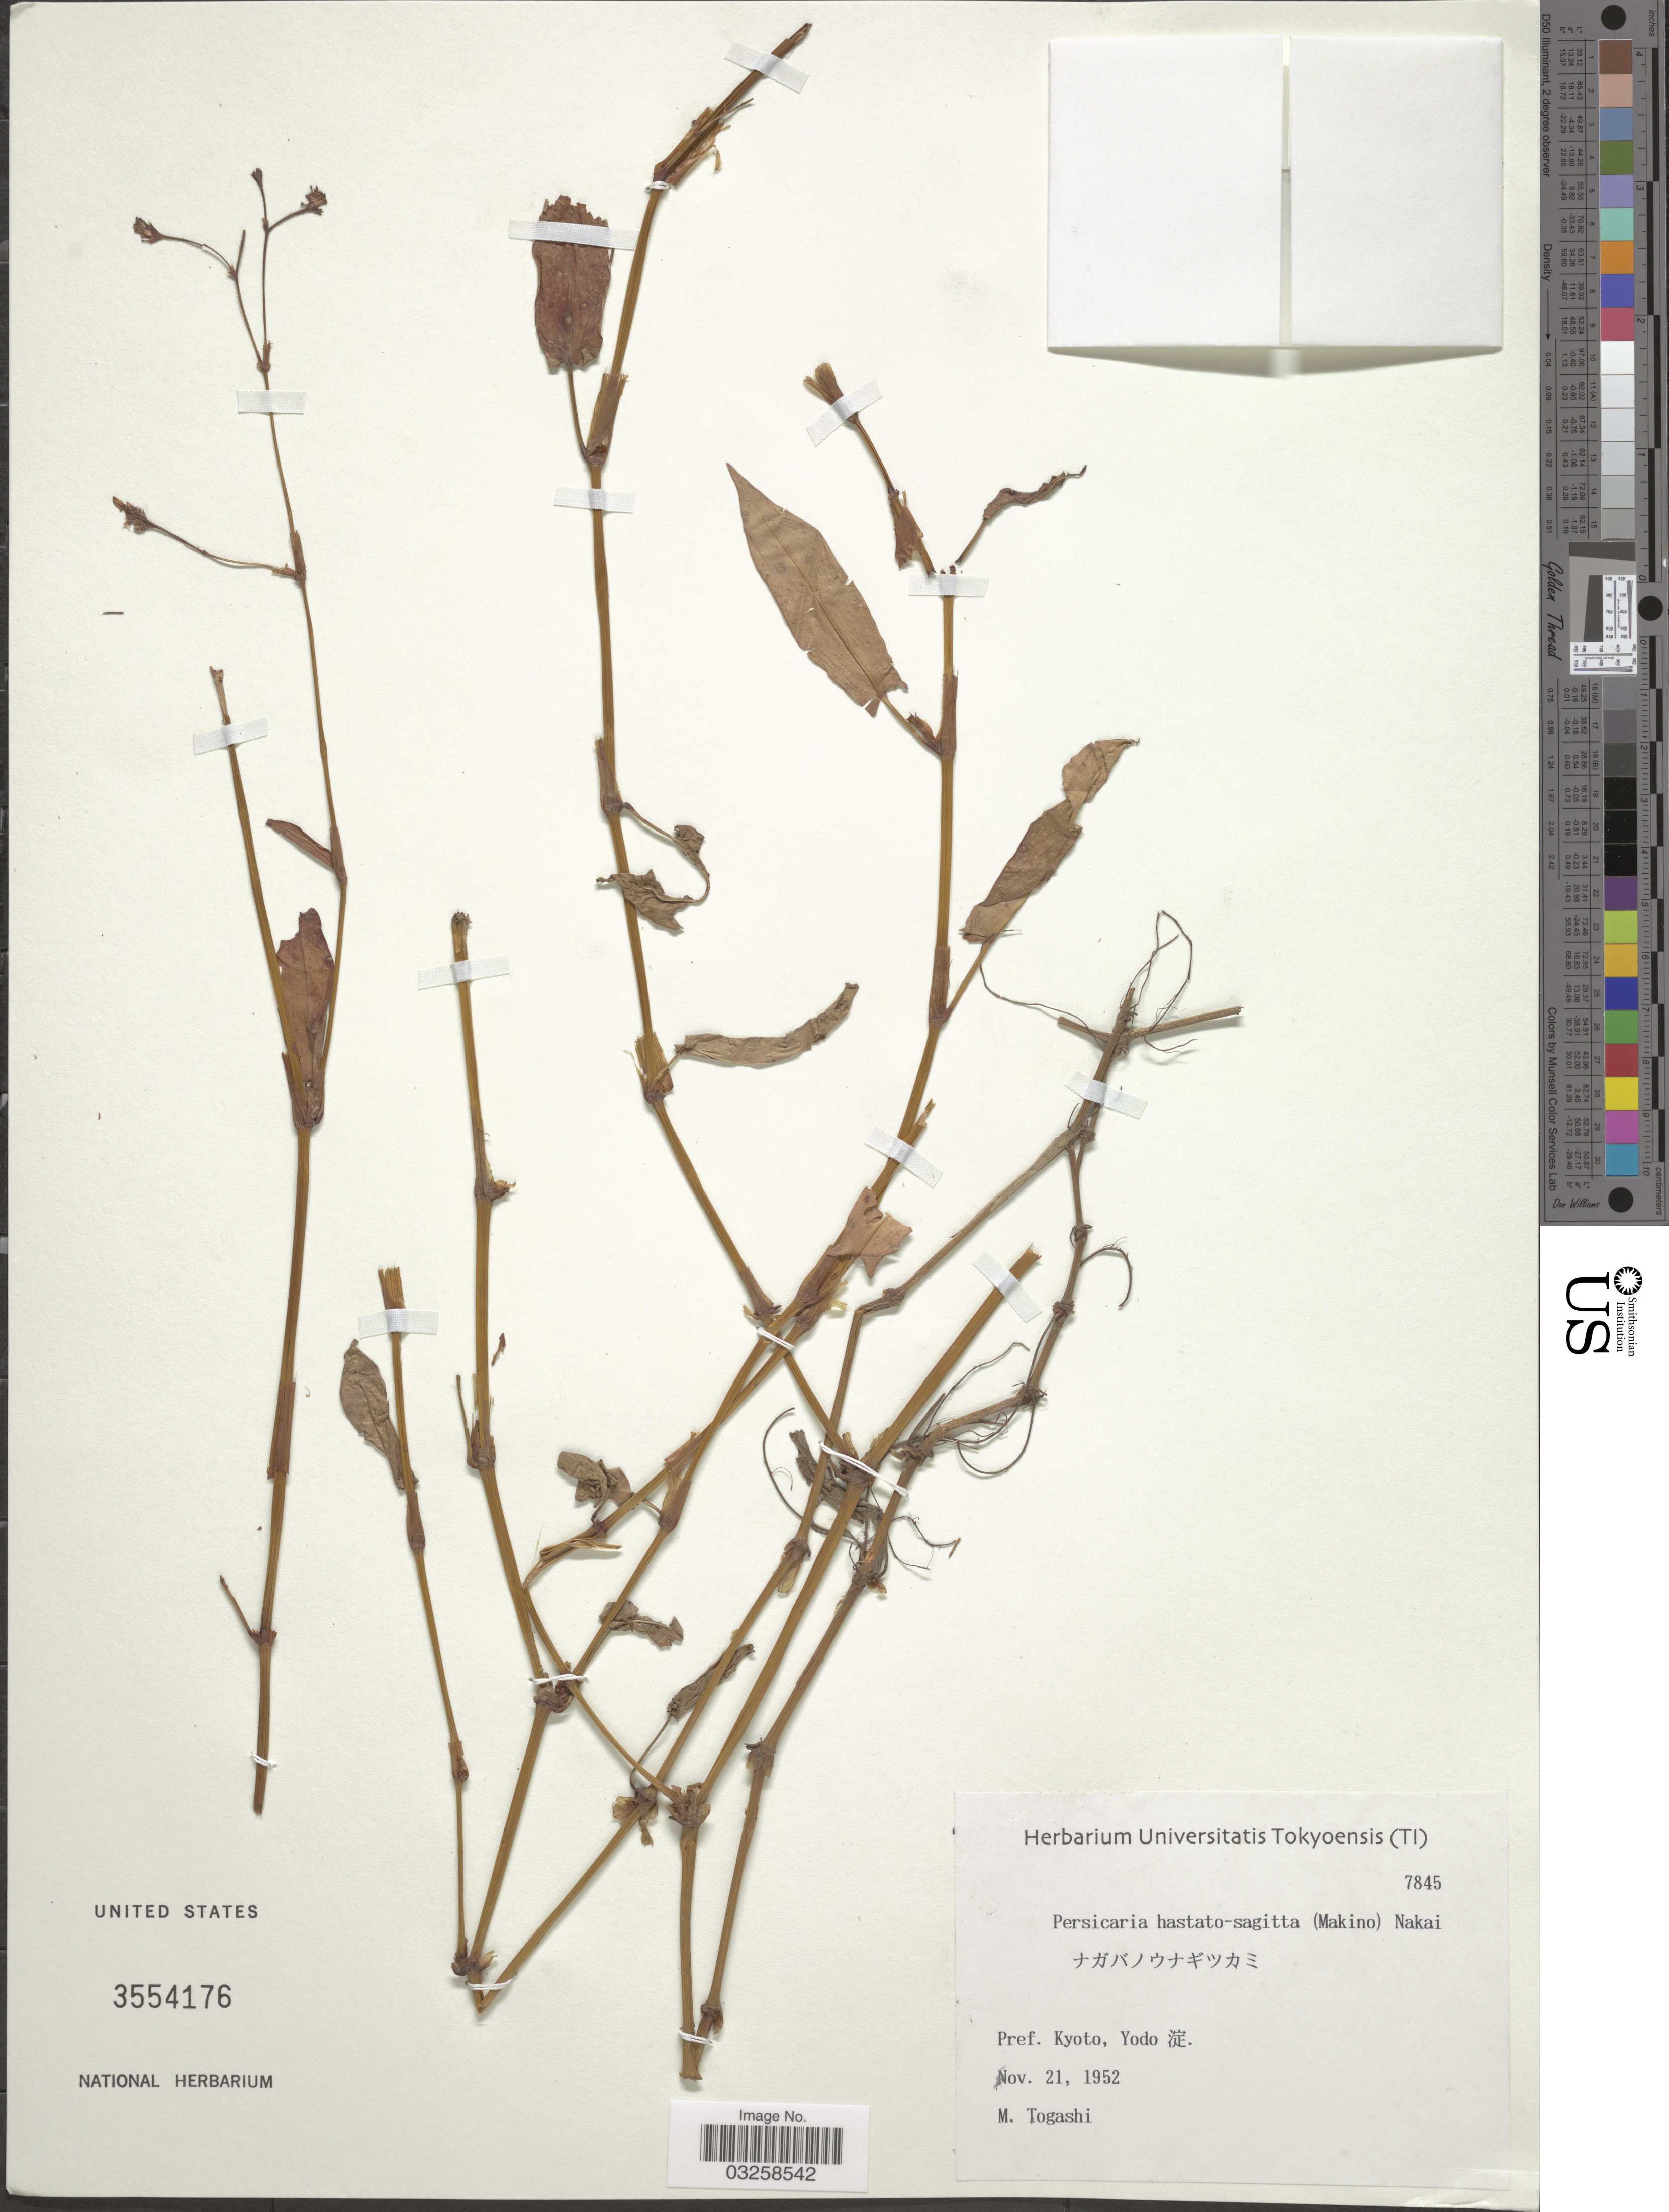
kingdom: Plantae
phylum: Tracheophyta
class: Magnoliopsida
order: Caryophyllales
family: Polygonaceae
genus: Polygonum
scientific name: Polygonum hastatoauriculatum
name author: Makino ex Nakai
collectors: M. Togashi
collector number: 7845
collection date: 1952-11-21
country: Japan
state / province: Kyoto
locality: Pref. Kyoto, Yodo X.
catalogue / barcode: US 3554176